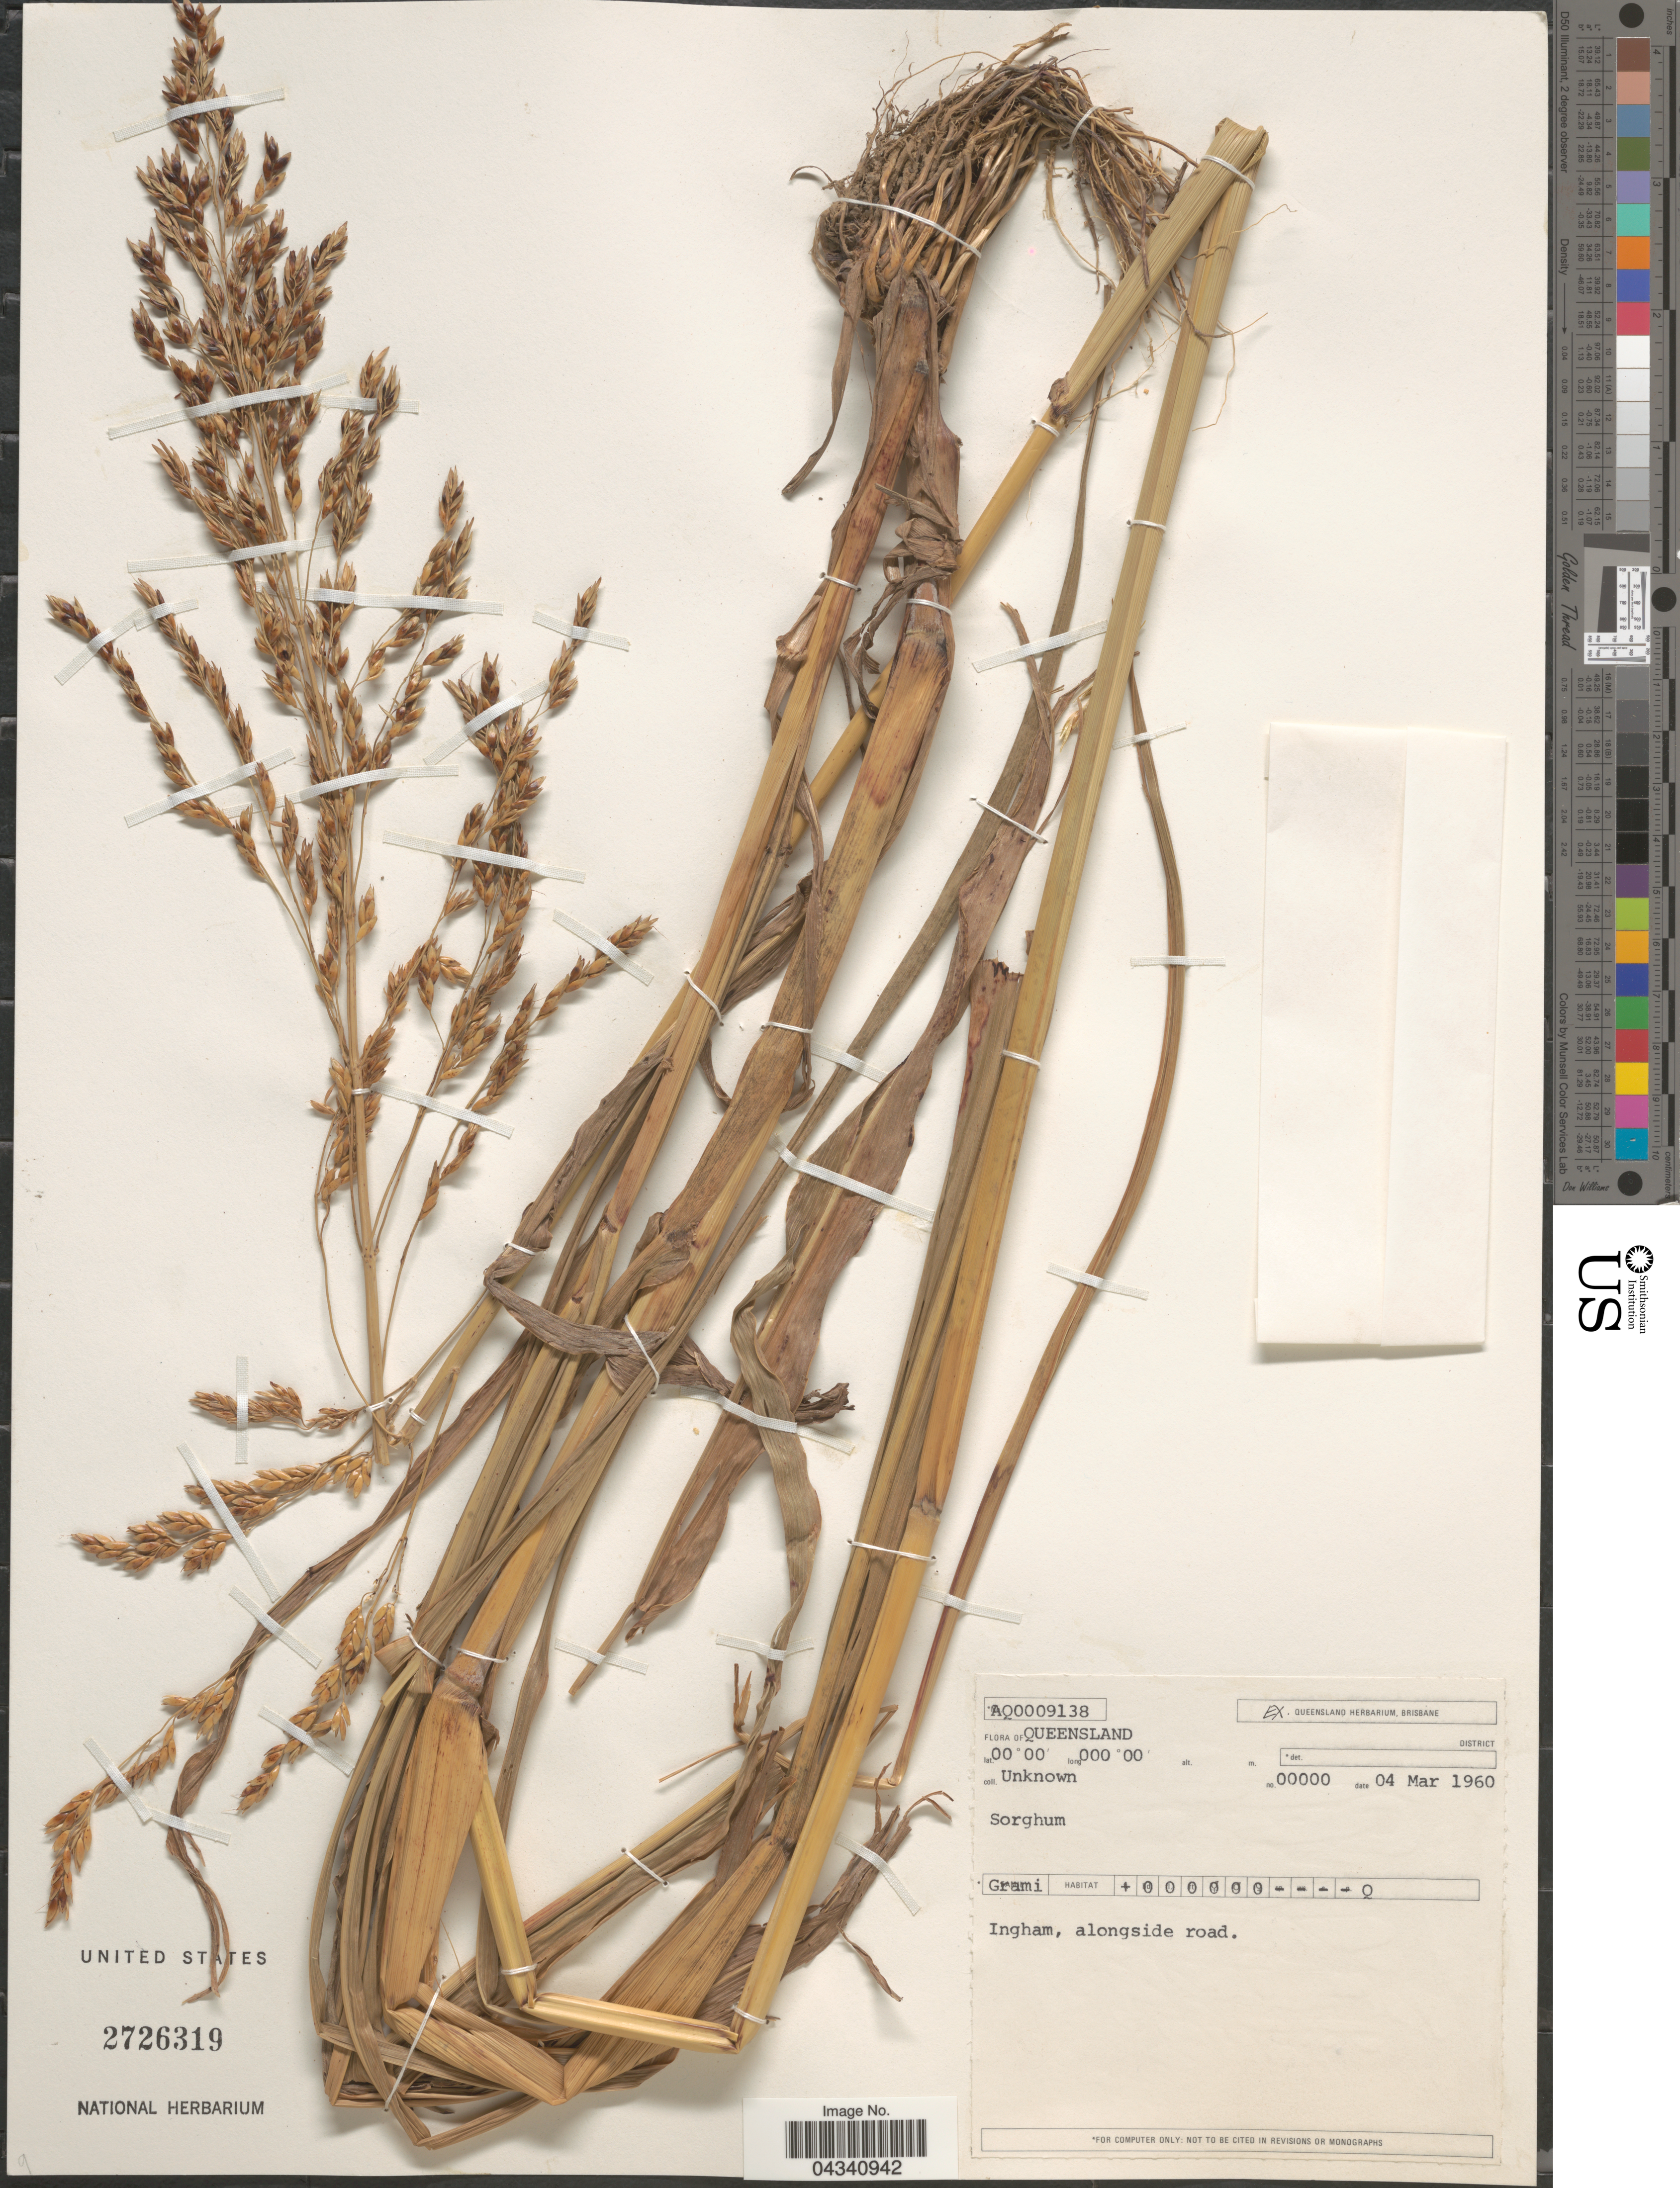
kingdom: Plantae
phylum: Tracheophyta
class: Liliopsida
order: Poales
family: Poaceae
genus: Sorghum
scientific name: Sorghum sp.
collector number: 00000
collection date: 1960-03-04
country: Australia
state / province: Queensland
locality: Ingham, alongside road.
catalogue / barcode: US 2726319